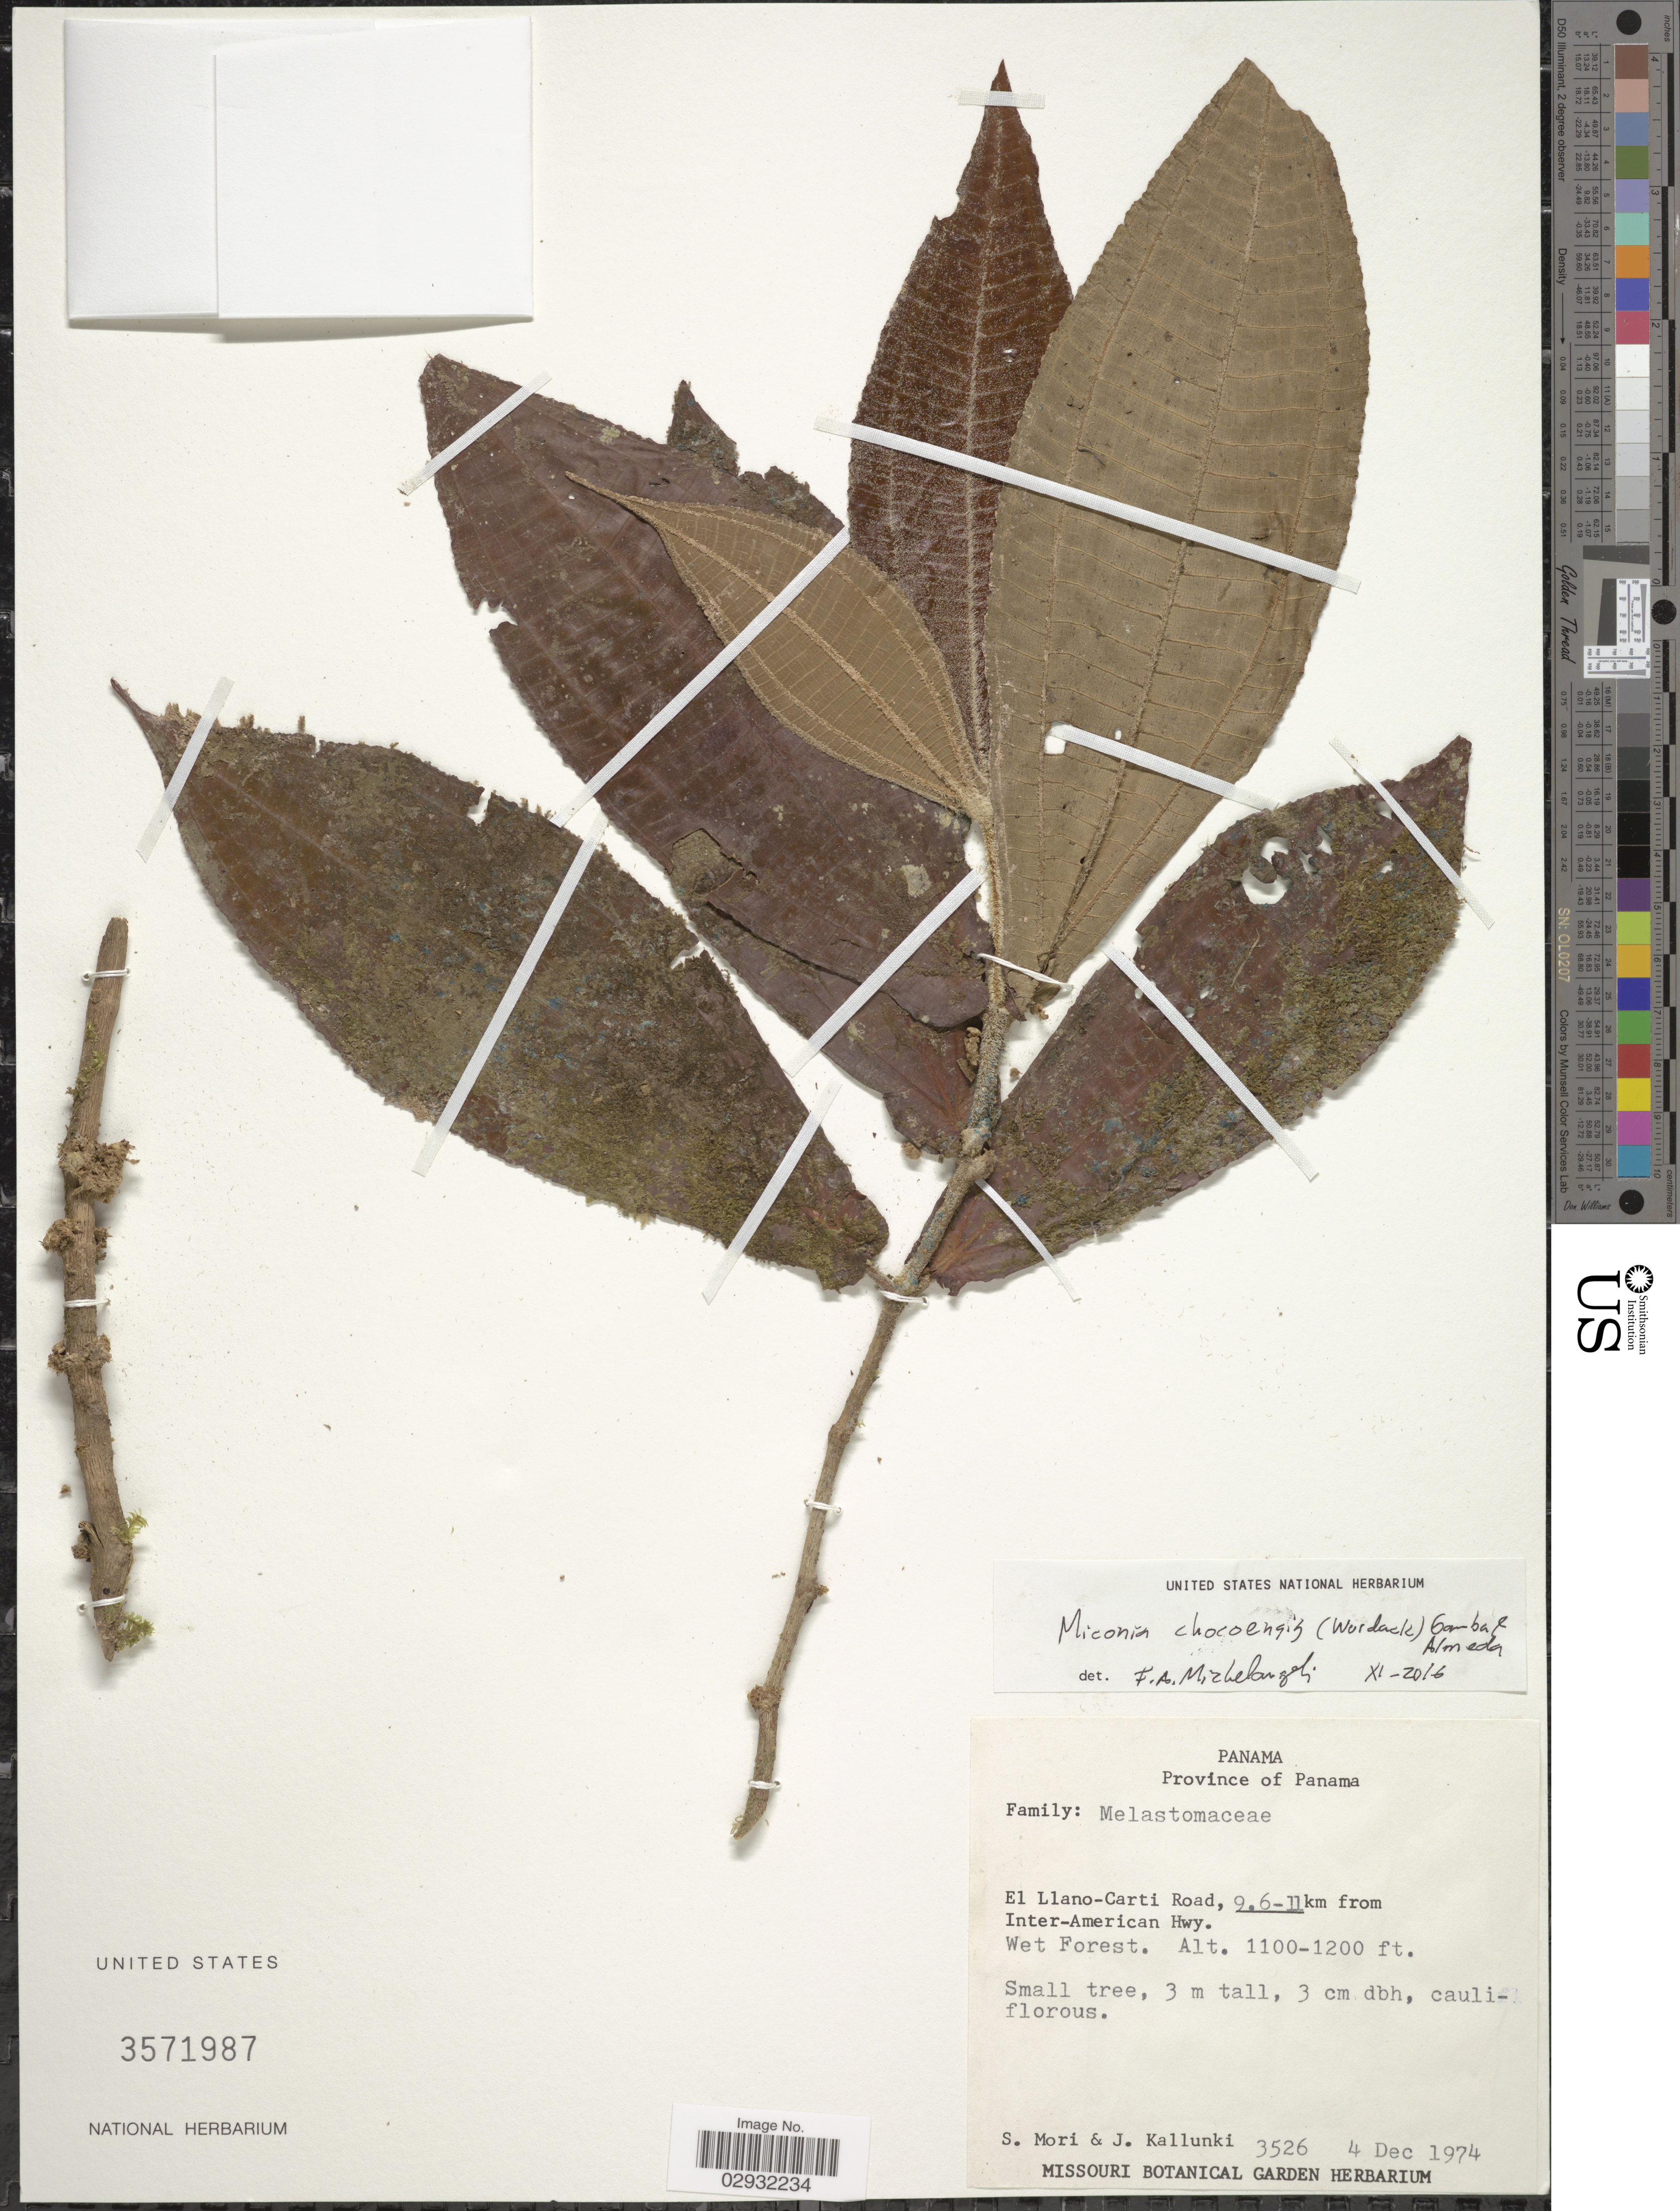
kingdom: Plantae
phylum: Tracheophyta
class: Magnoliopsida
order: Myrtales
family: Melastomataceae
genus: Miconia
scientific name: Miconia chocoensis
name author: (Wurdack) Gamba & Almeda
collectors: S. Mori & J. Kallunki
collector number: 3526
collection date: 1974-12-04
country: Panama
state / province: Panamá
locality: El Llano-Carti Road, 9.6-11 km from Inter-American Hwy.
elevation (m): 335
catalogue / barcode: US 3571987